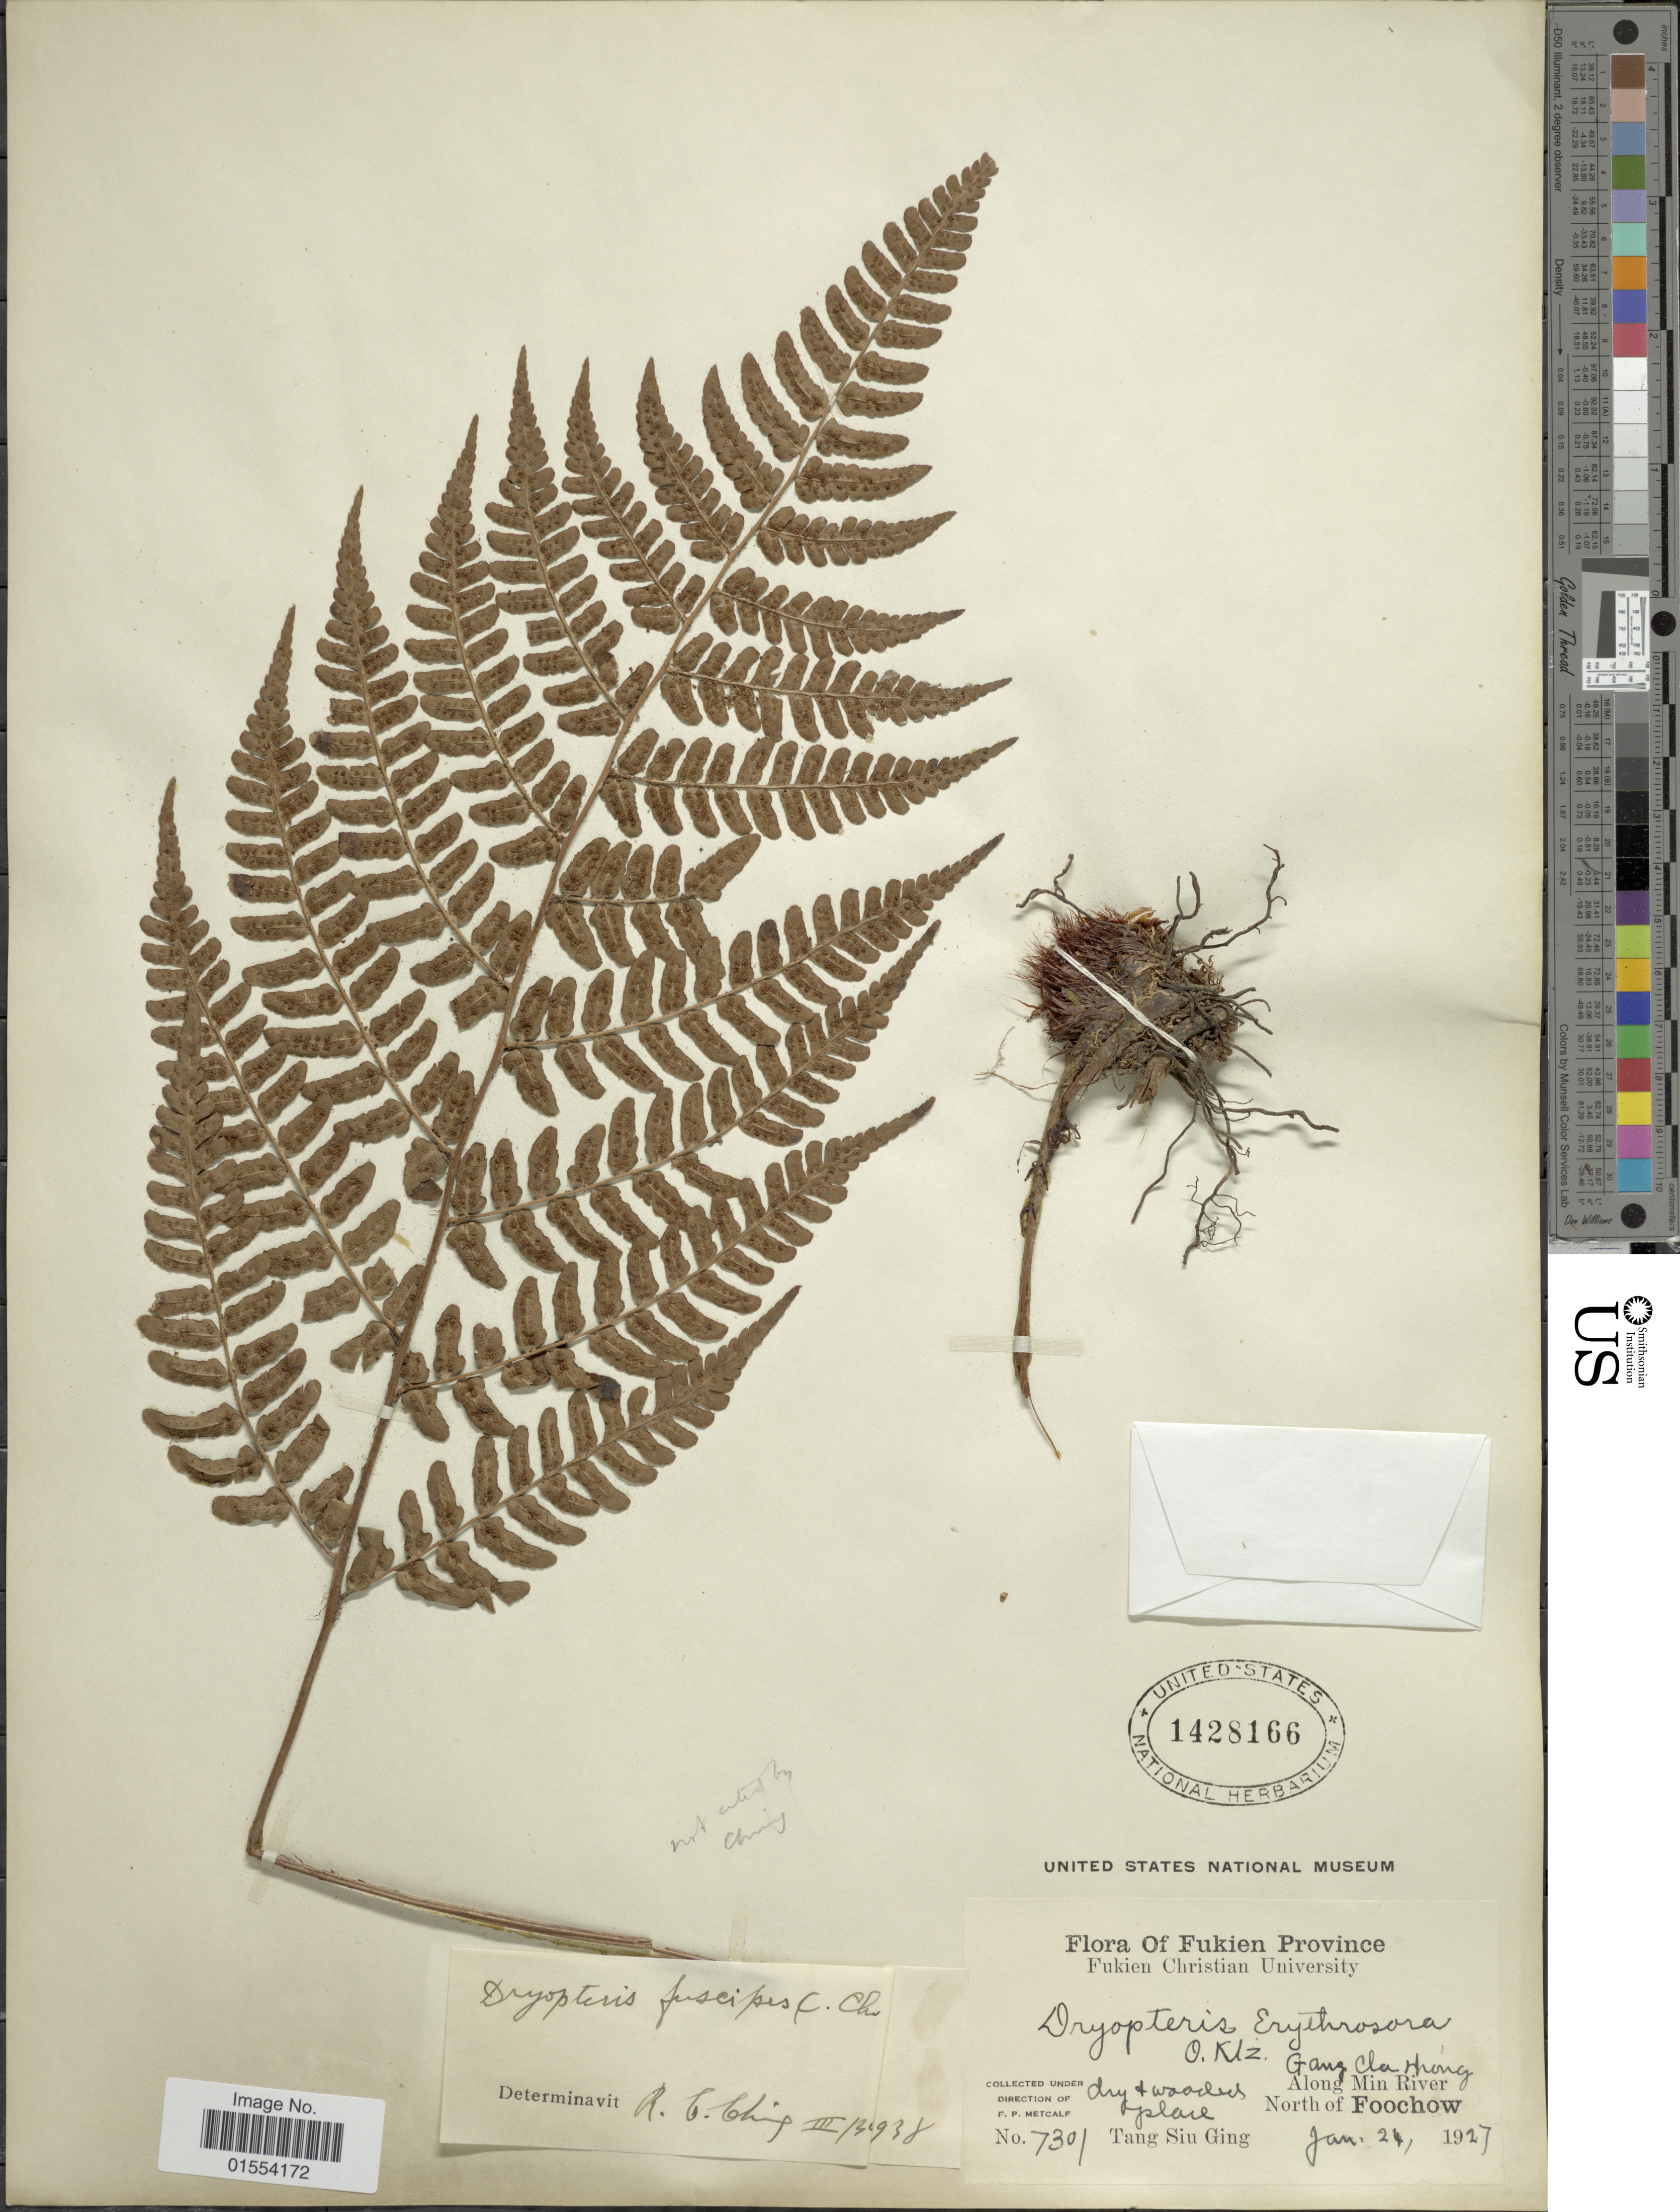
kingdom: Plantae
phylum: Tracheophyta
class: Polypodiopsida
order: Polypodiales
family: Dryopteridaceae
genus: Dryopteris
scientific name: Dryopteris fuscipes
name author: C. Chr.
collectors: F. Metcalf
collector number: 7301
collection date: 1927-01-24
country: China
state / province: Fujian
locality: Fukien Province. Gang Cla Hiong, Along Min River, North of Foochow.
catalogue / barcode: US 1428166